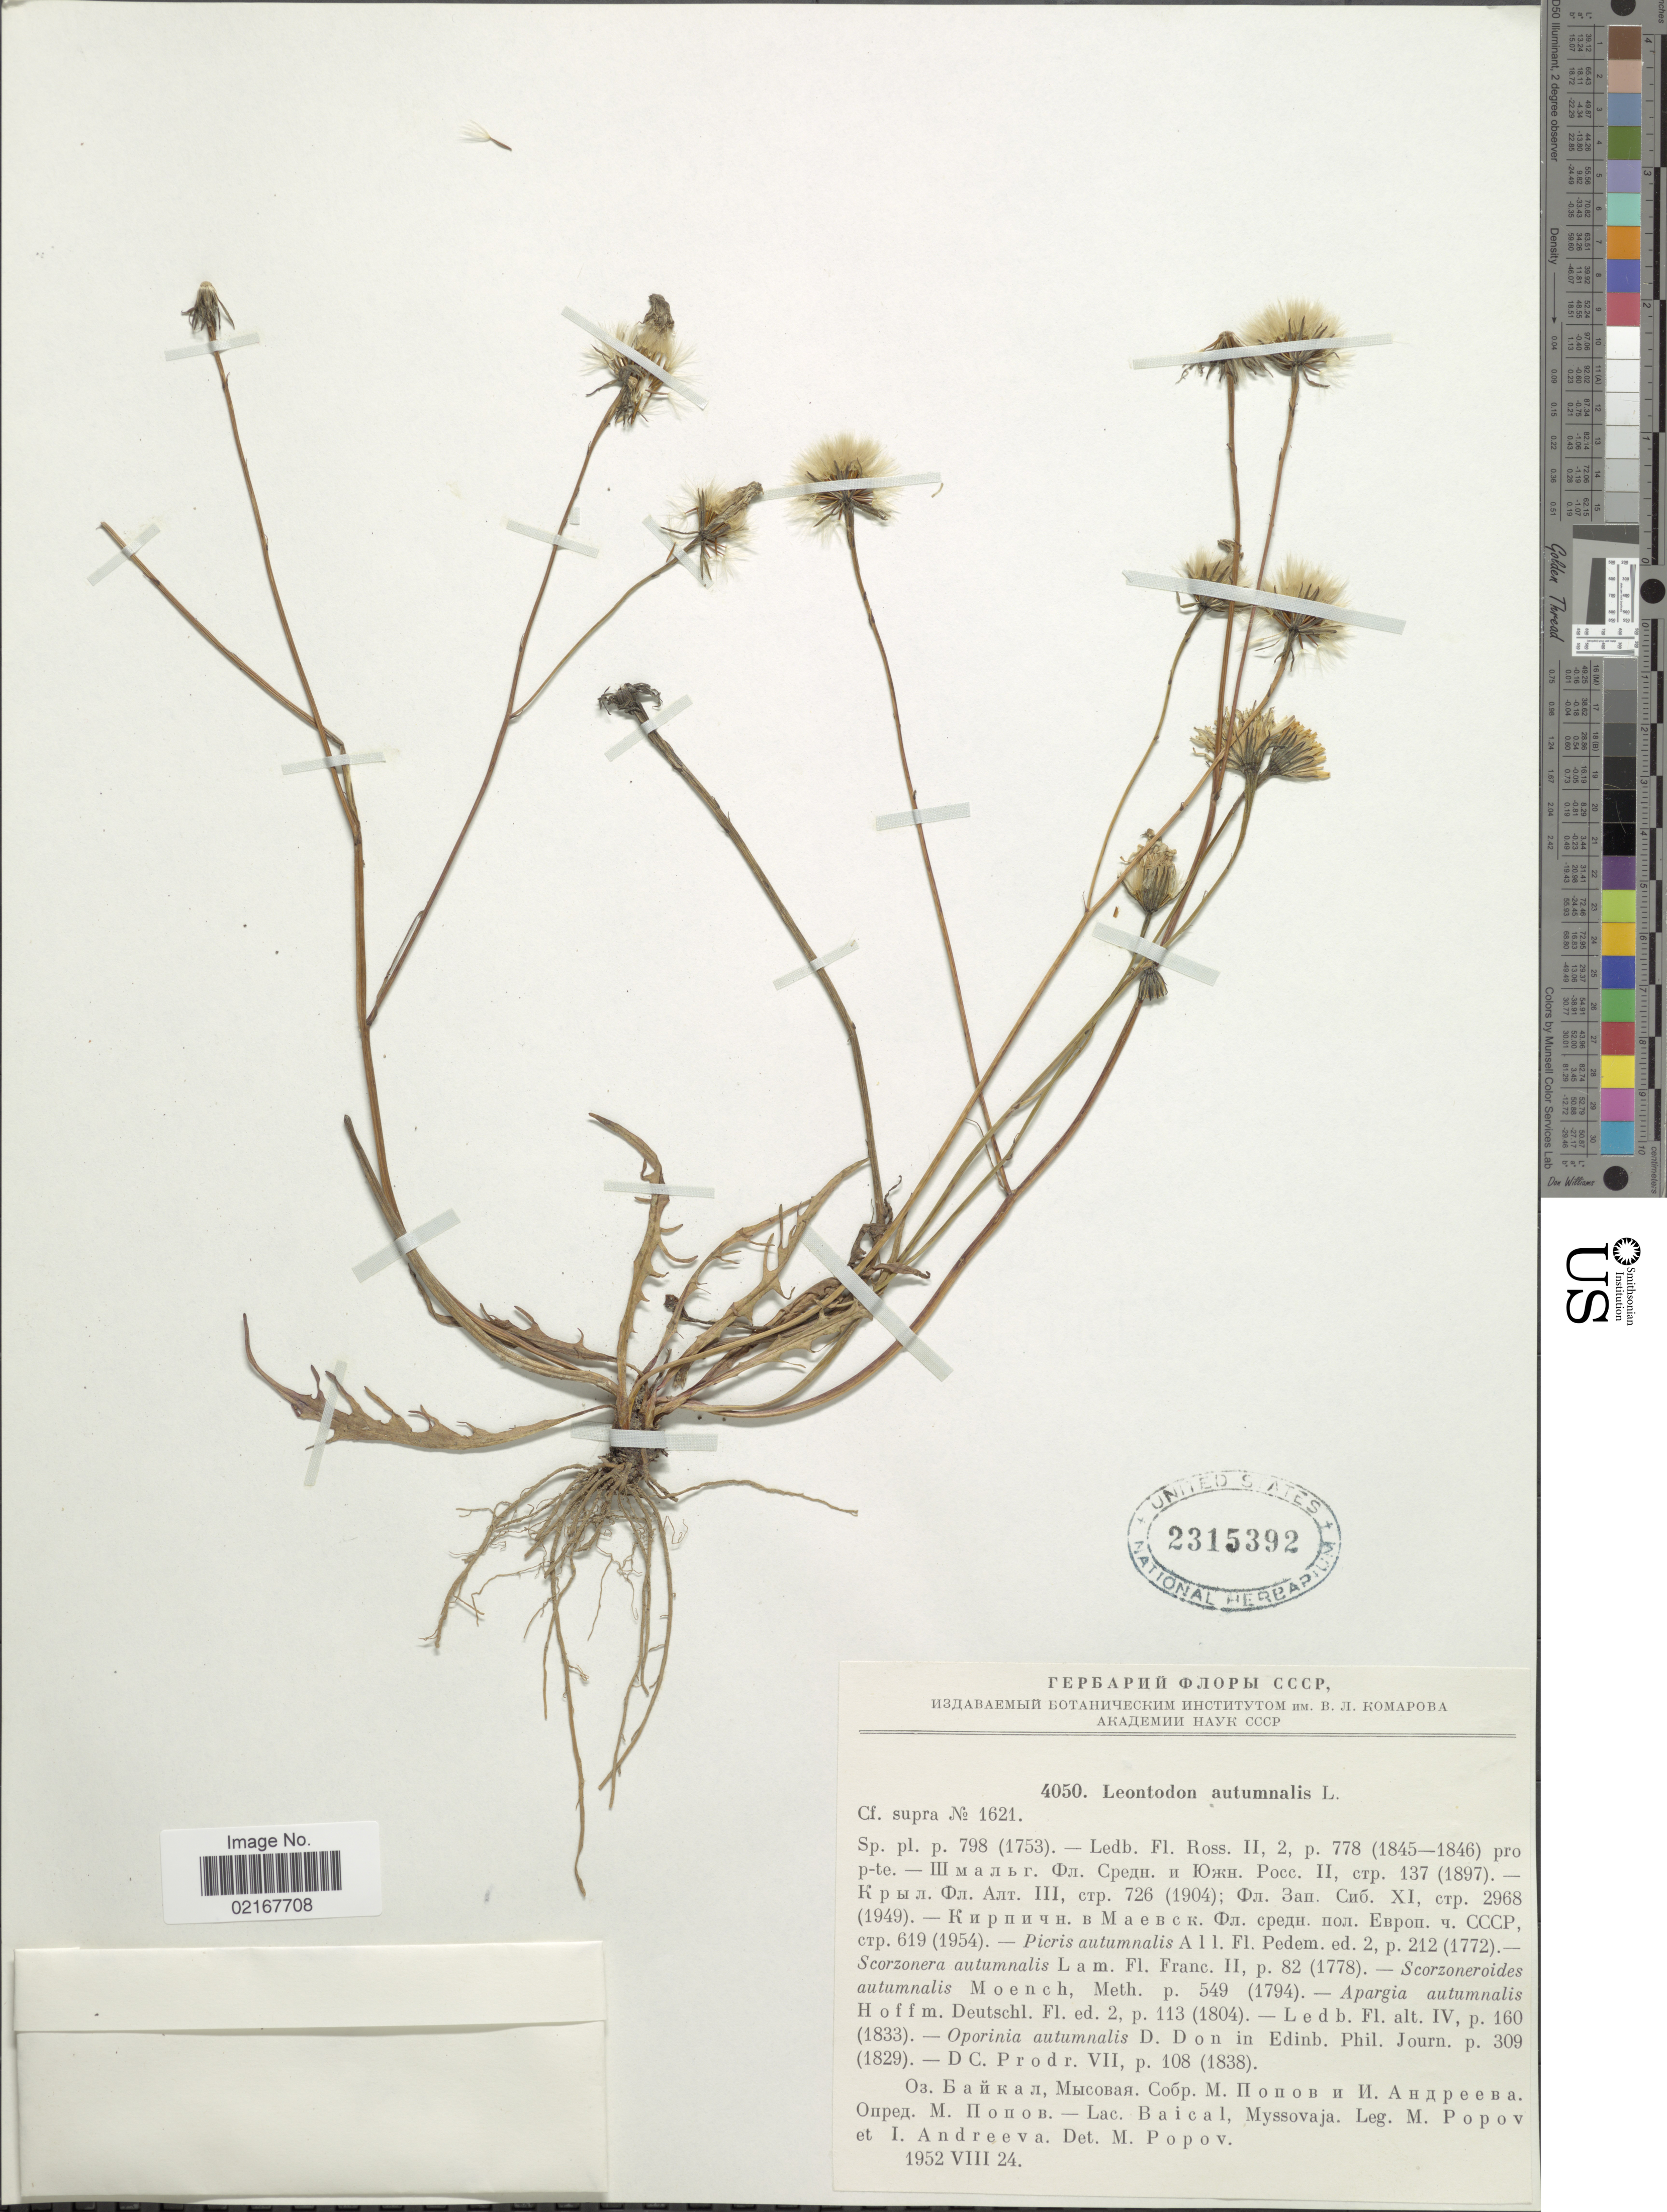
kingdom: Plantae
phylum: Tracheophyta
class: Magnoliopsida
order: Asterales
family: Asteraceae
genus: Scorzoneroides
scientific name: Scorzoneroides autumnalis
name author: (L.) Moench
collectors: M. Popov & I. Andreeva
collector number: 4050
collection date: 1952-08-24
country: Russian Federation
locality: Baical, Myssovaja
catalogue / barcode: US 2315392